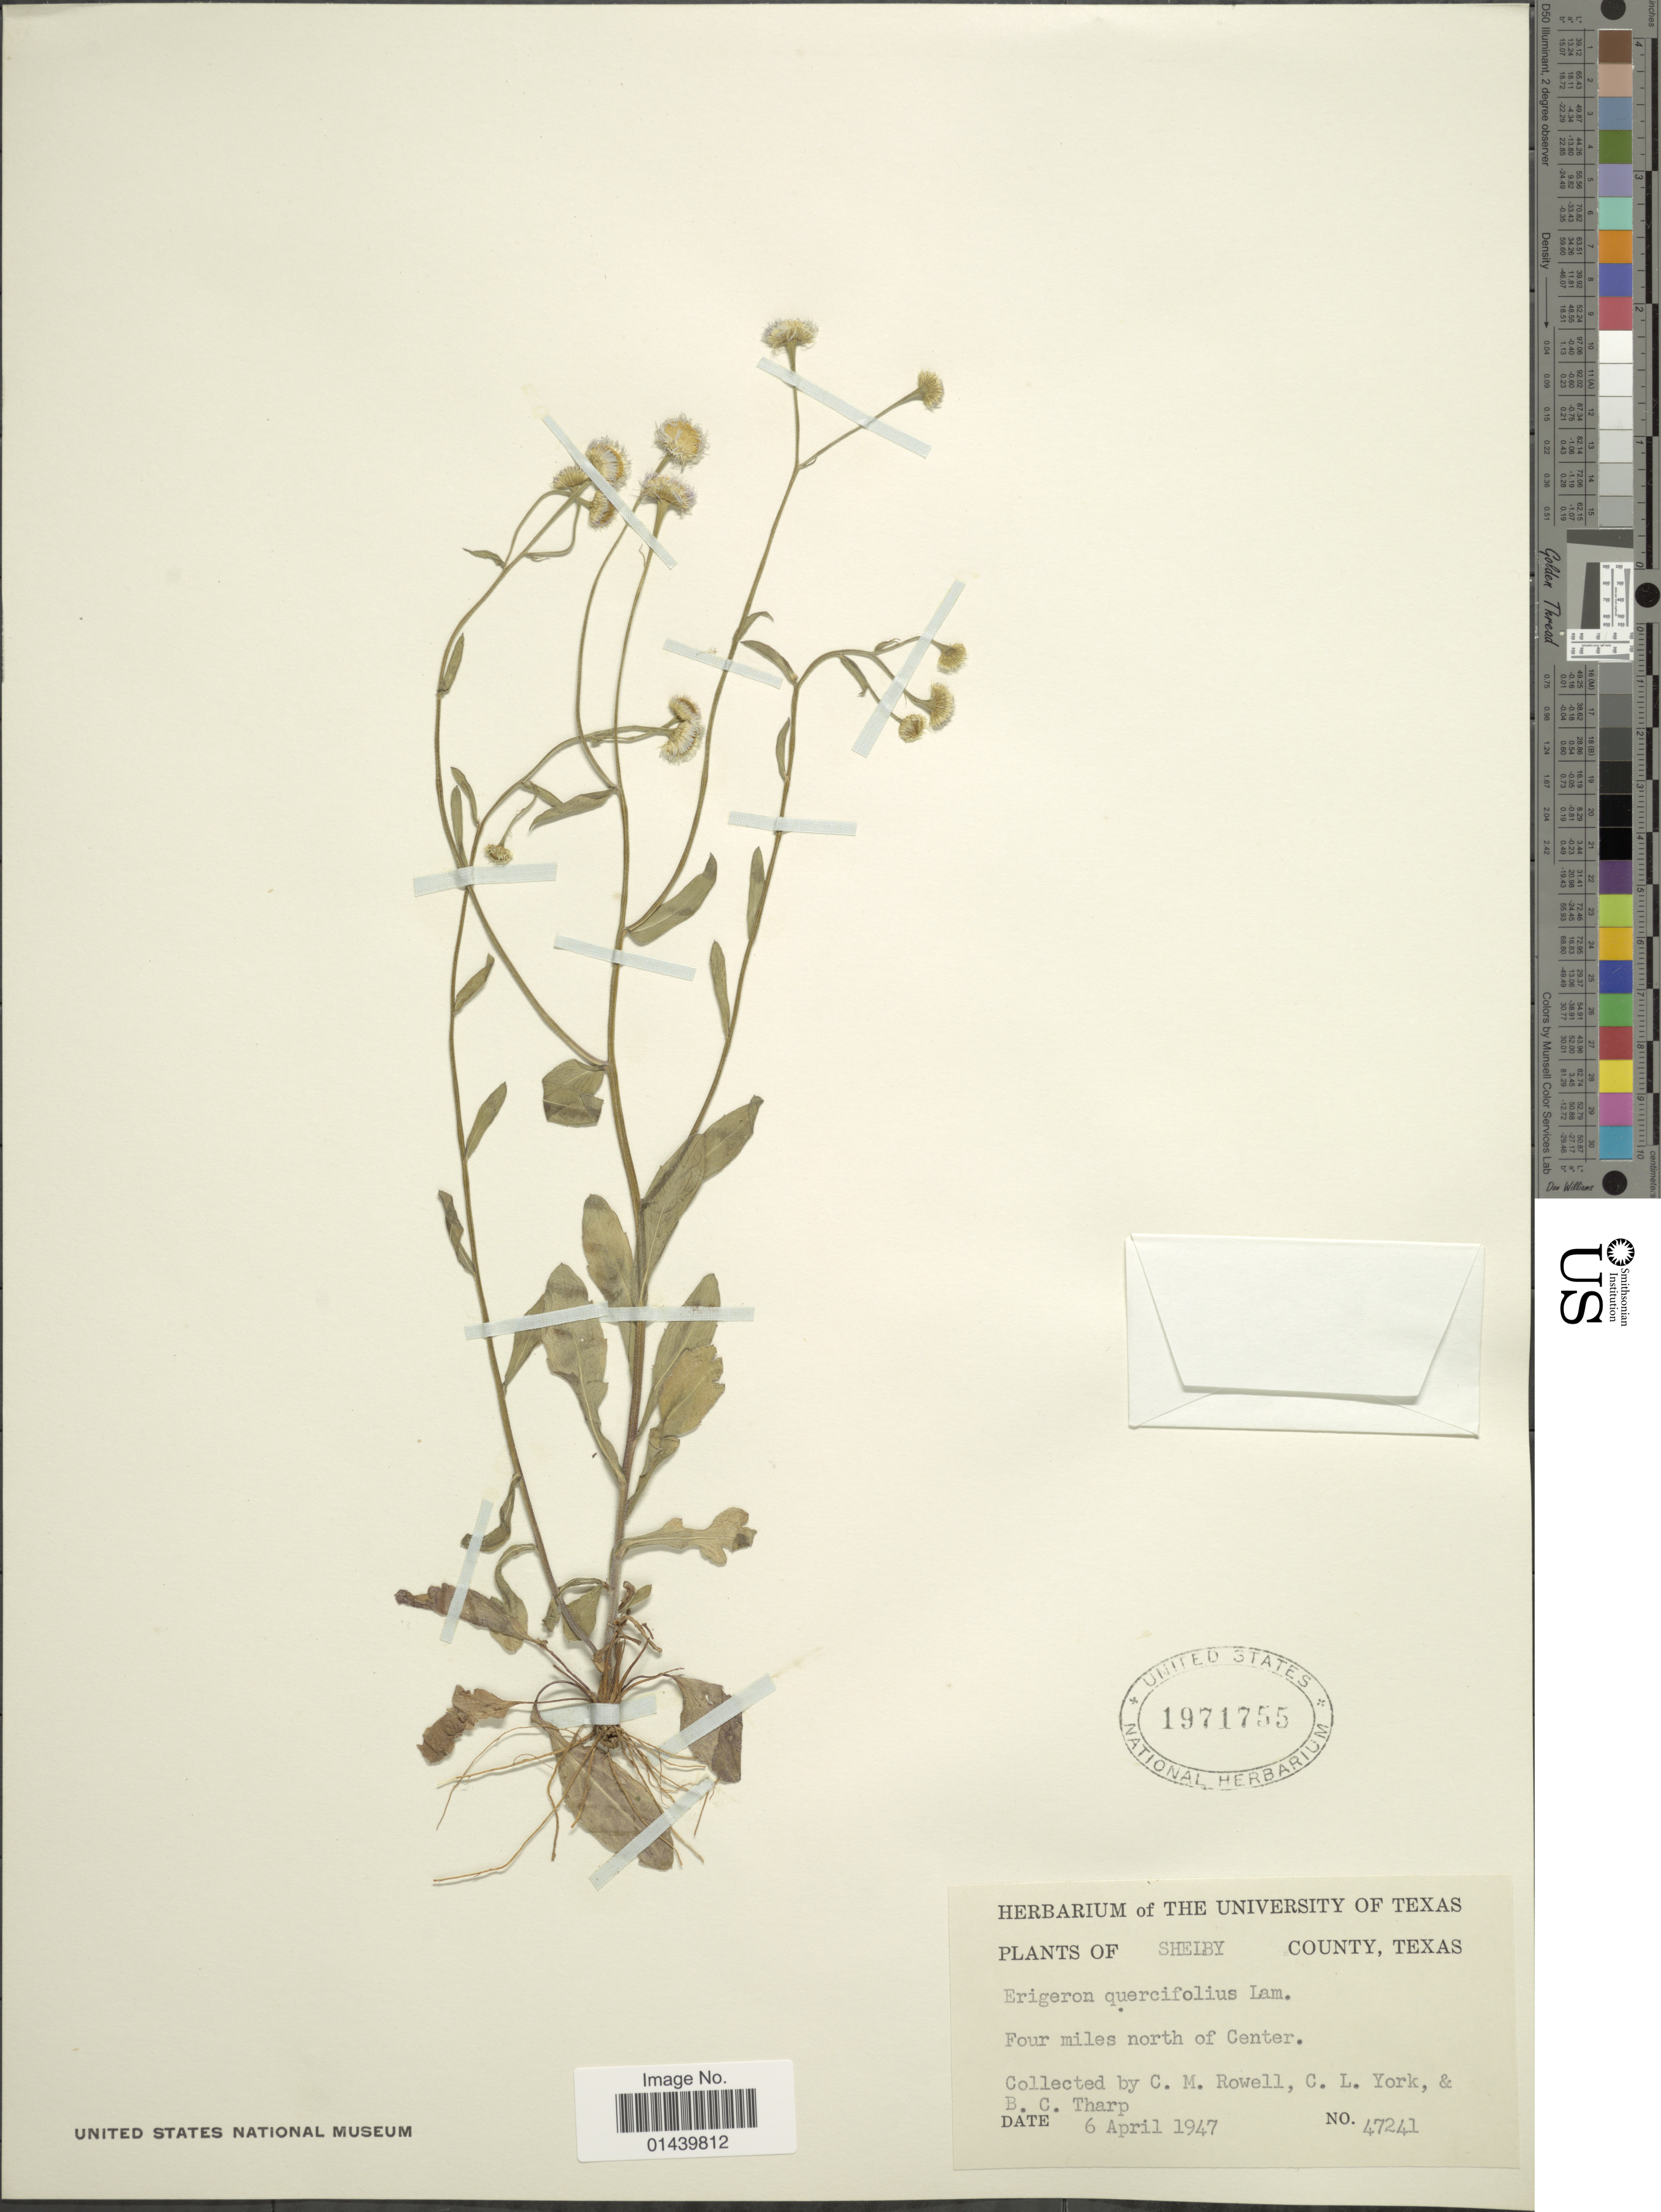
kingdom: Plantae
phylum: Tracheophyta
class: Magnoliopsida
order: Asterales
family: Asteraceae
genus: Erigeron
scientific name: Erigeron quercifolius Lam.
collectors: C. M. Rowell, C. L. York & B. C. Tharp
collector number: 47241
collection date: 1947-04-06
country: United States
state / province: Texas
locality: Shelby County. Four miles north of Center.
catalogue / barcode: US 1971755